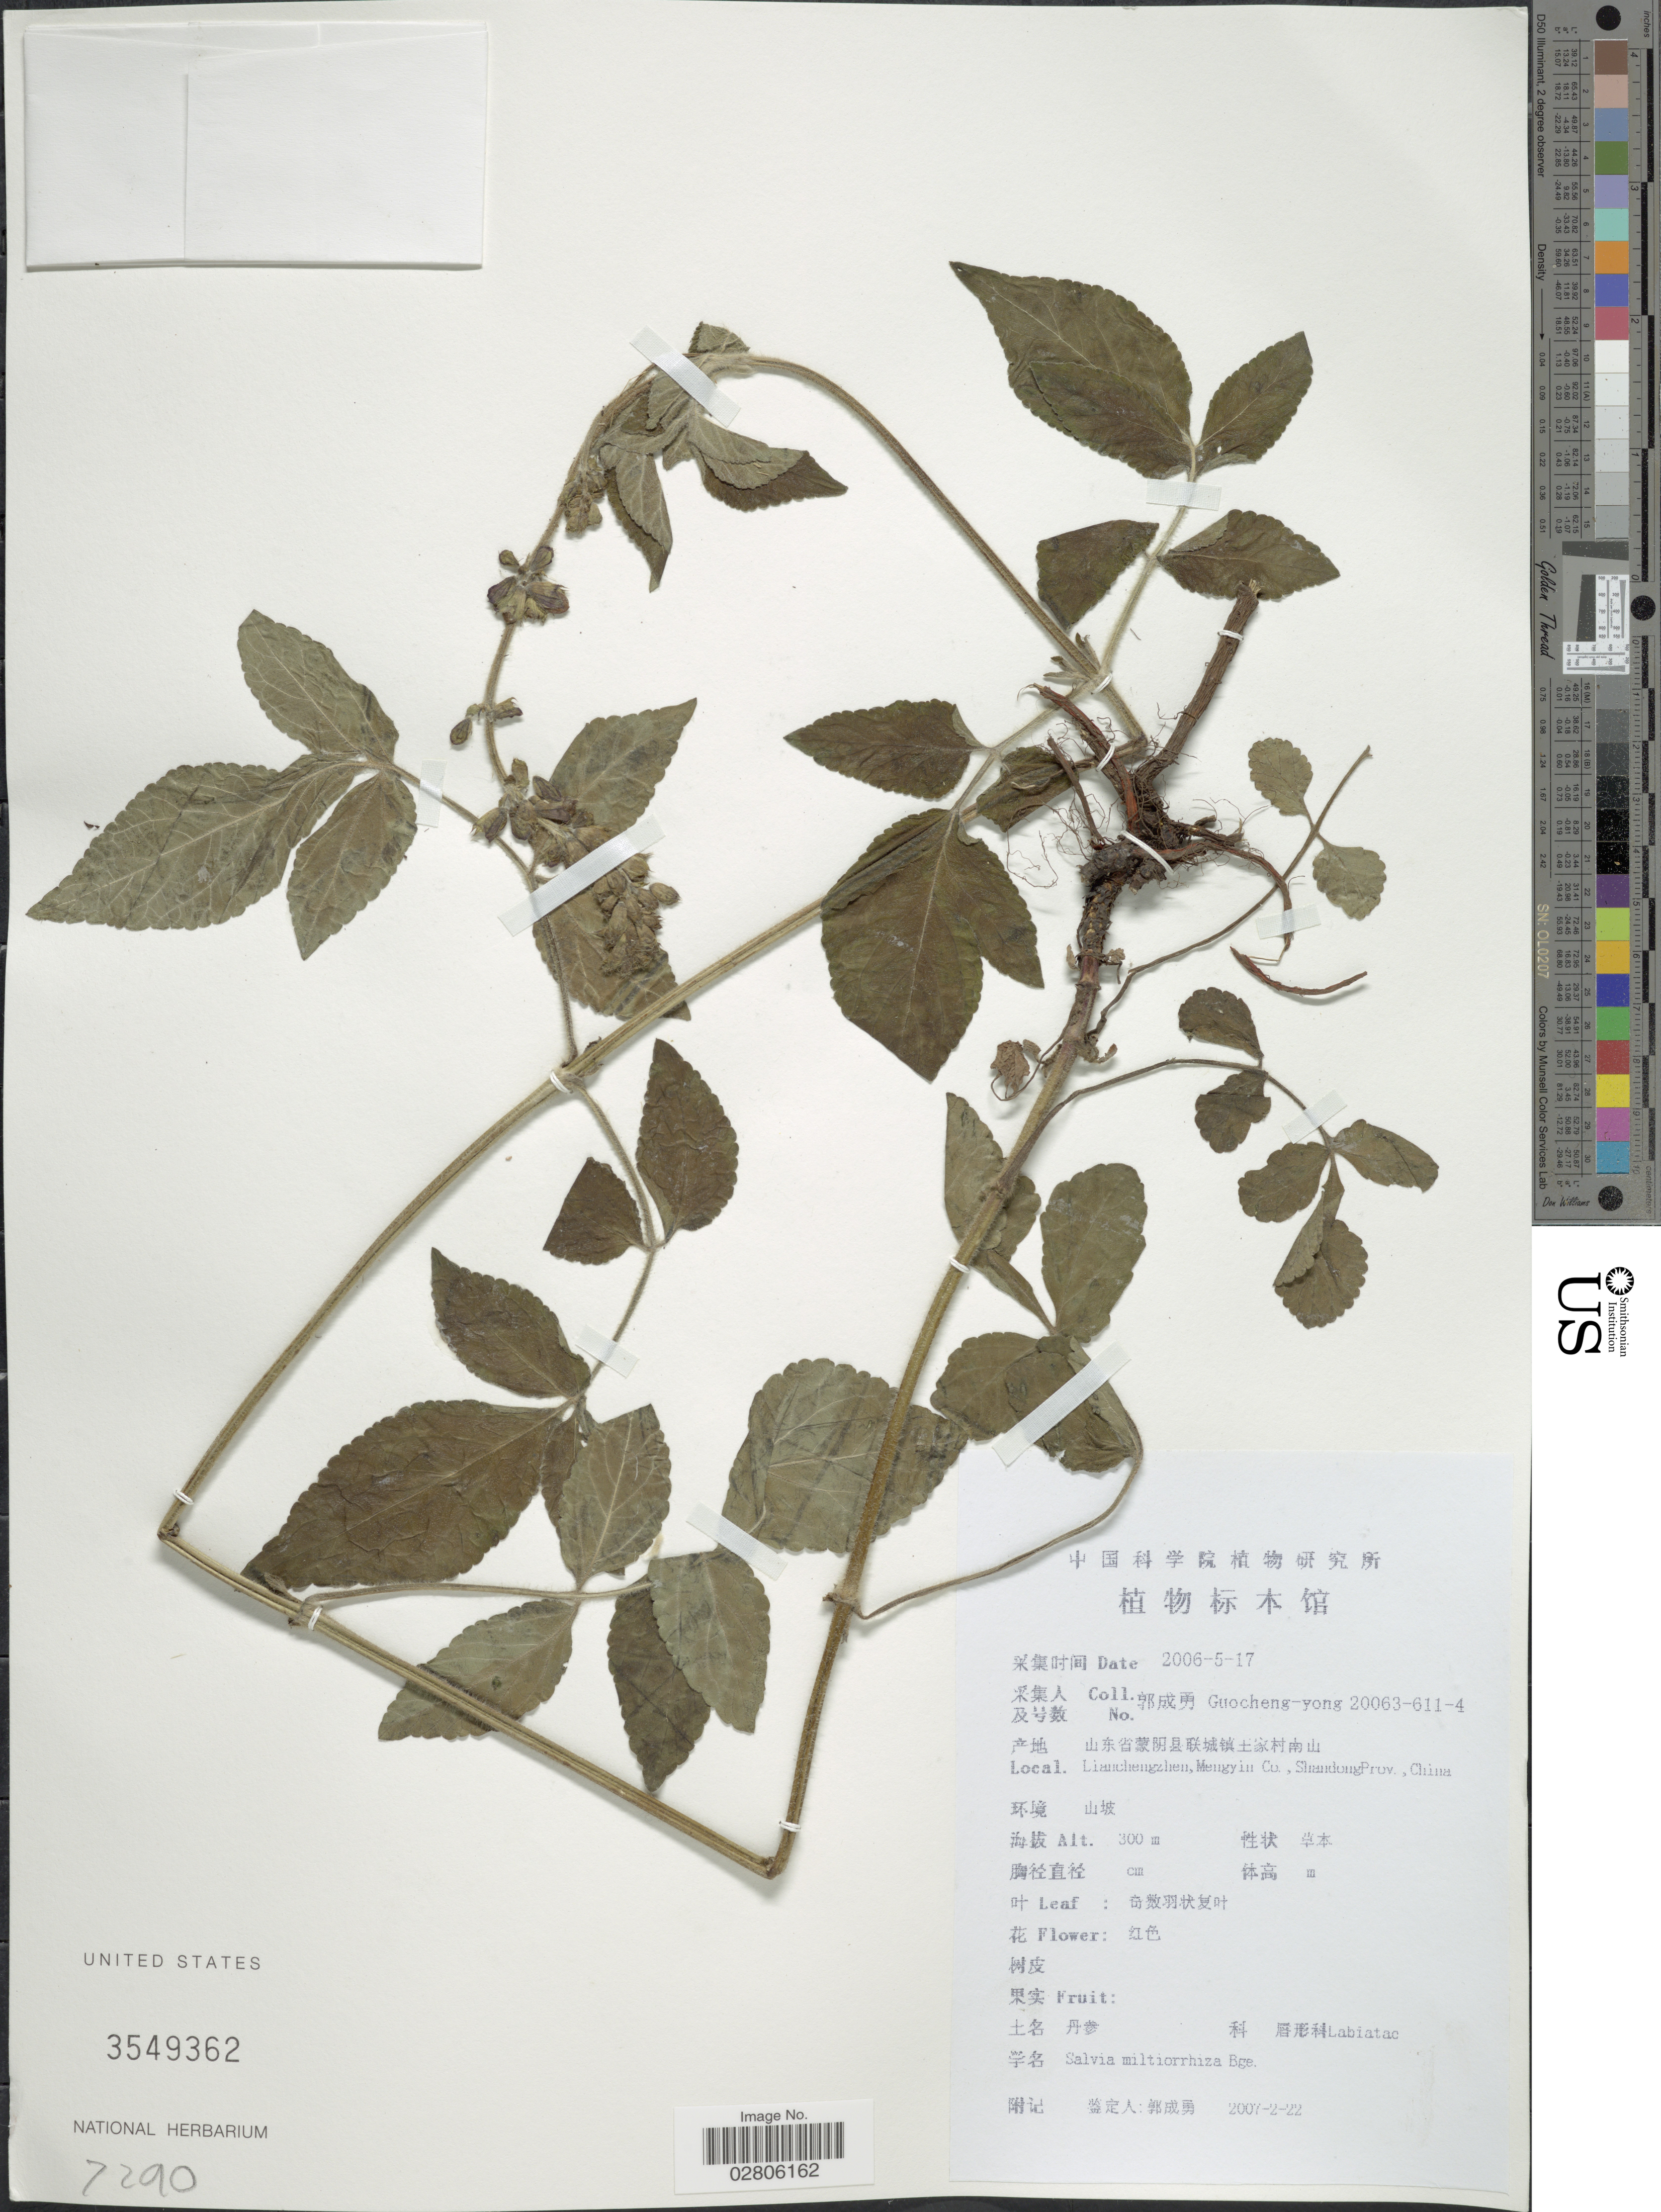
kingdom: Plantae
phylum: Tracheophyta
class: Magnoliopsida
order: Lamiales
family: Lamiaceae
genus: Salvia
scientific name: Salvia miltiorrhiza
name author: Bunge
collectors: Guo cheng-yong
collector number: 20063-611-4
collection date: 2006-05-17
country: China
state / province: Shandong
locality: Lianchengzhen, Mengyin Co.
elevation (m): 300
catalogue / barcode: US 3549362